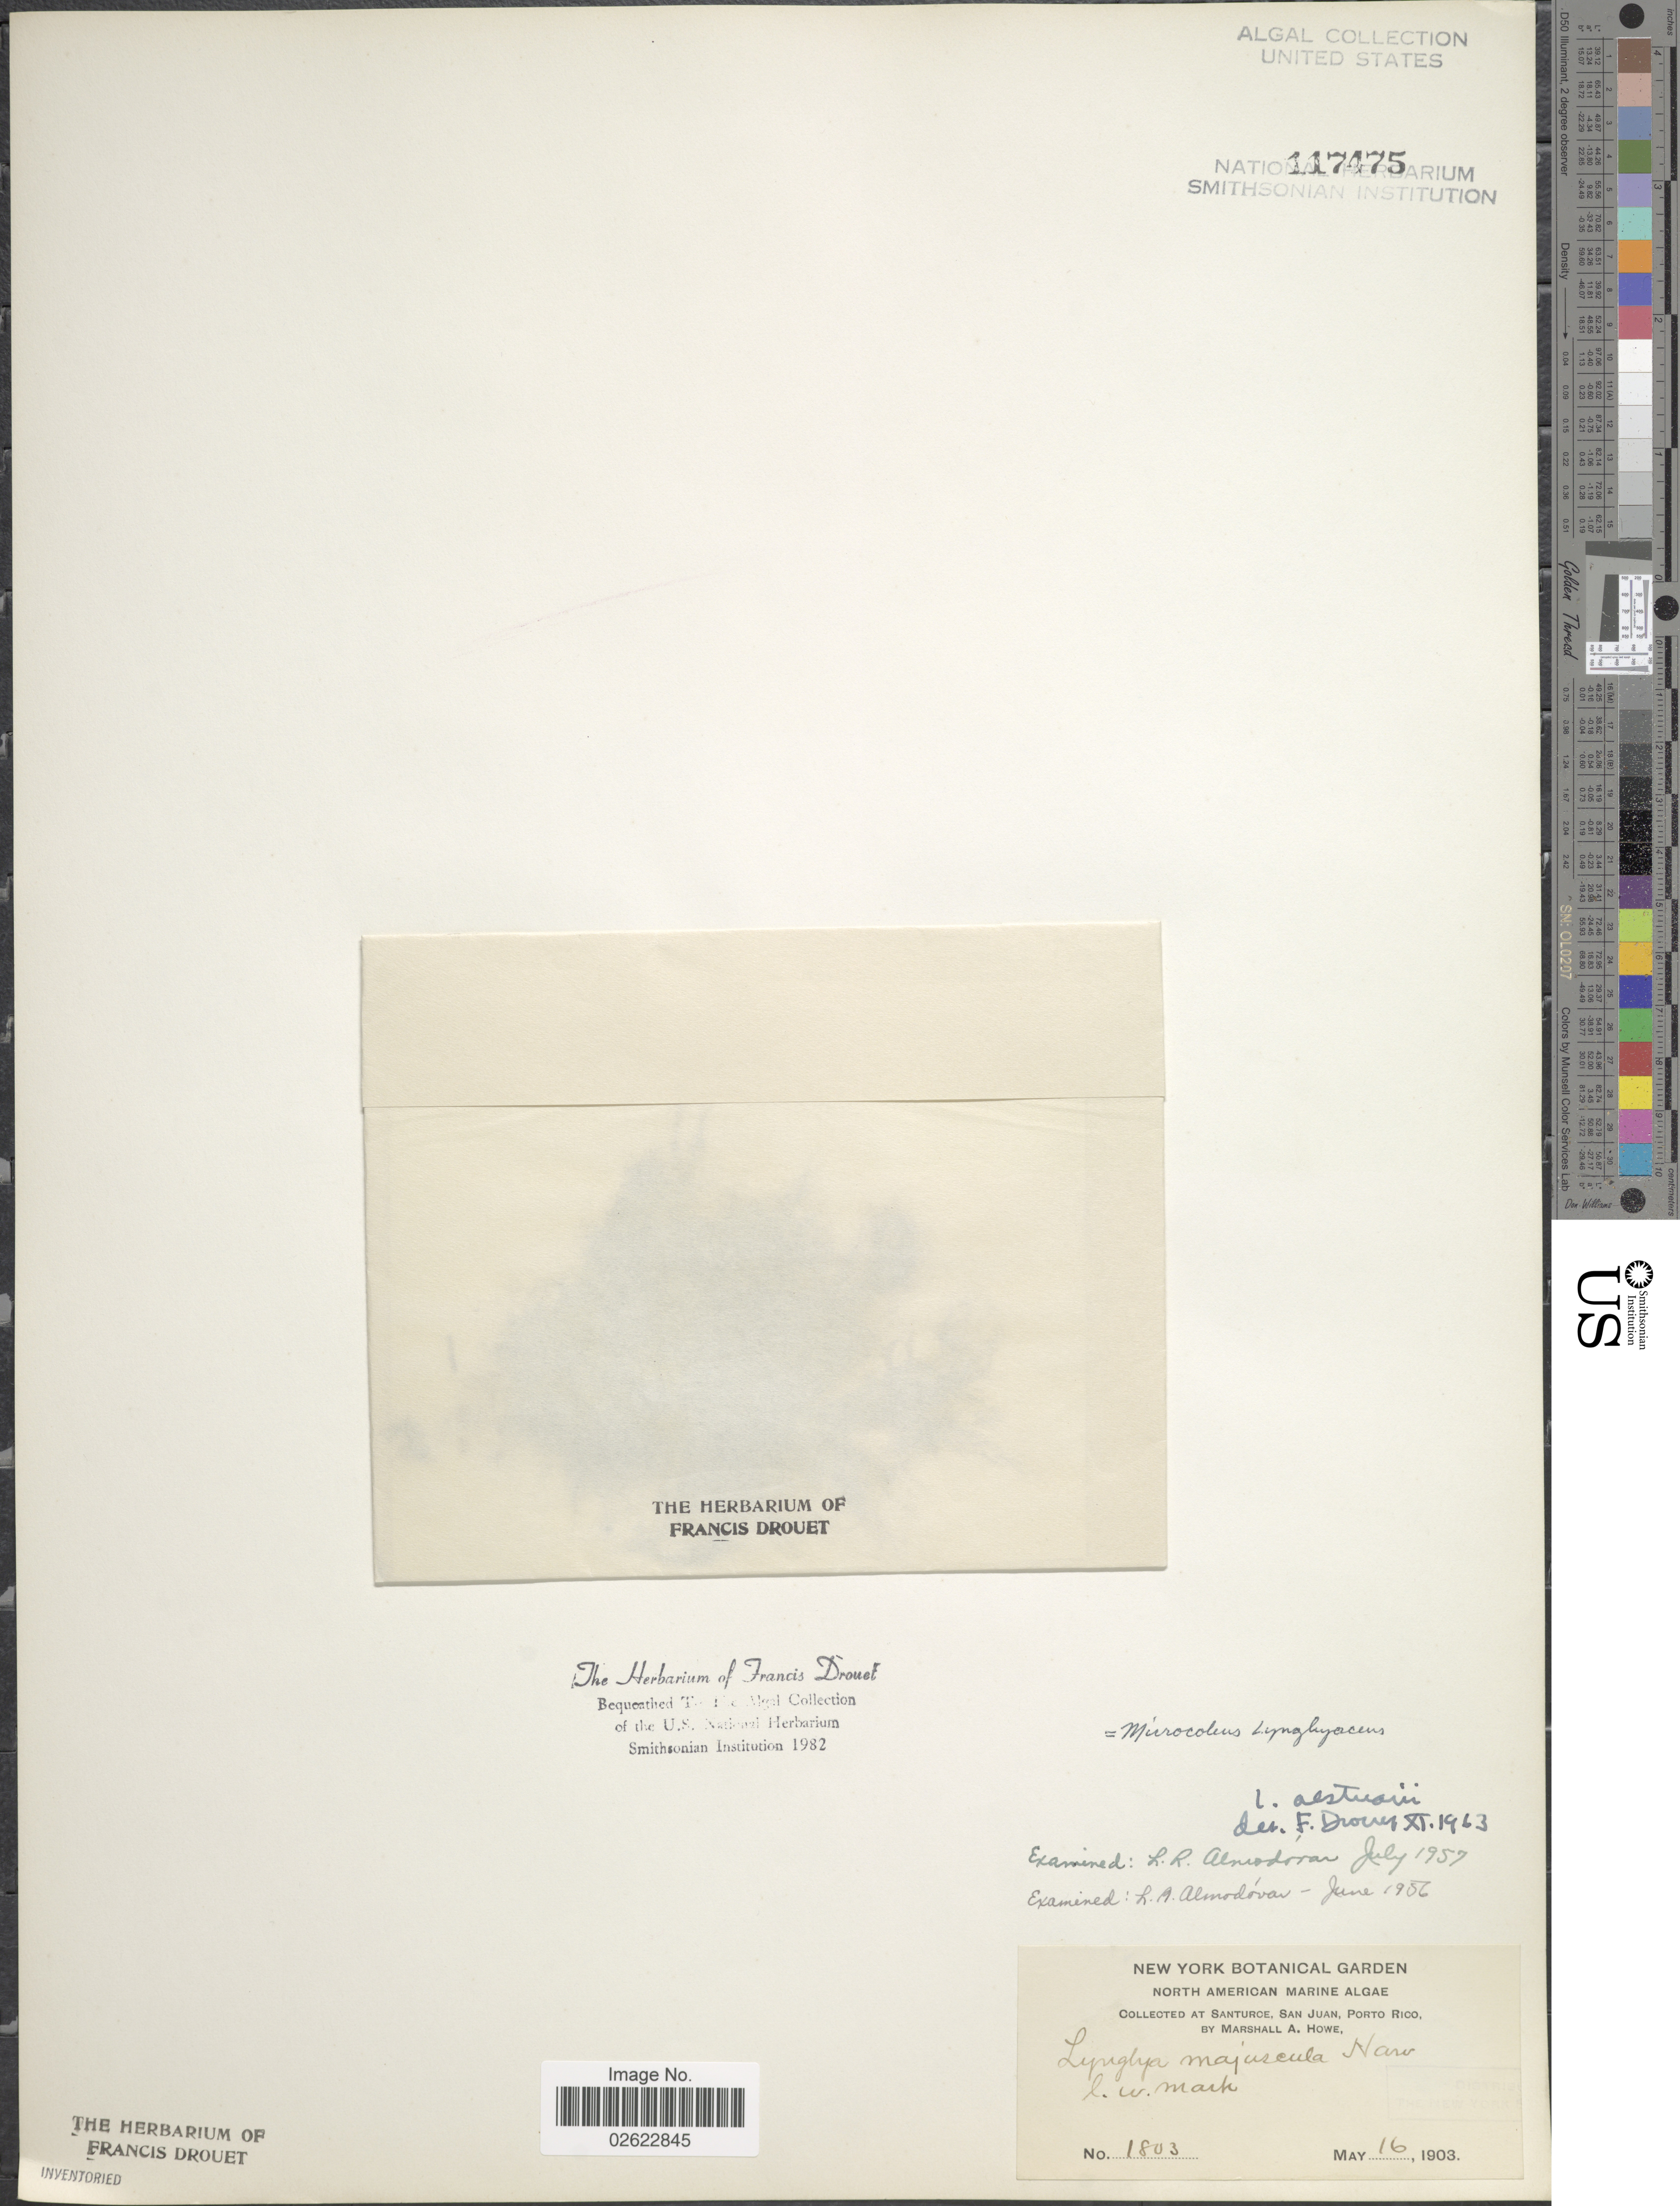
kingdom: Bacteria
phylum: Cyanobacteria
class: Cyanobacteriia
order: Cyanobacteriales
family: Microcoleaceae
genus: Microcoleus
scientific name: Microcoleus lyngbyaceus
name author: Kütz. ex Forti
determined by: Drouet, F. E.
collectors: M. A. Howe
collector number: MAH 1803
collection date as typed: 16 May 1903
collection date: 1903-05-16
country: Puerto Rico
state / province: San Juan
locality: Santurce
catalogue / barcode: US 117475